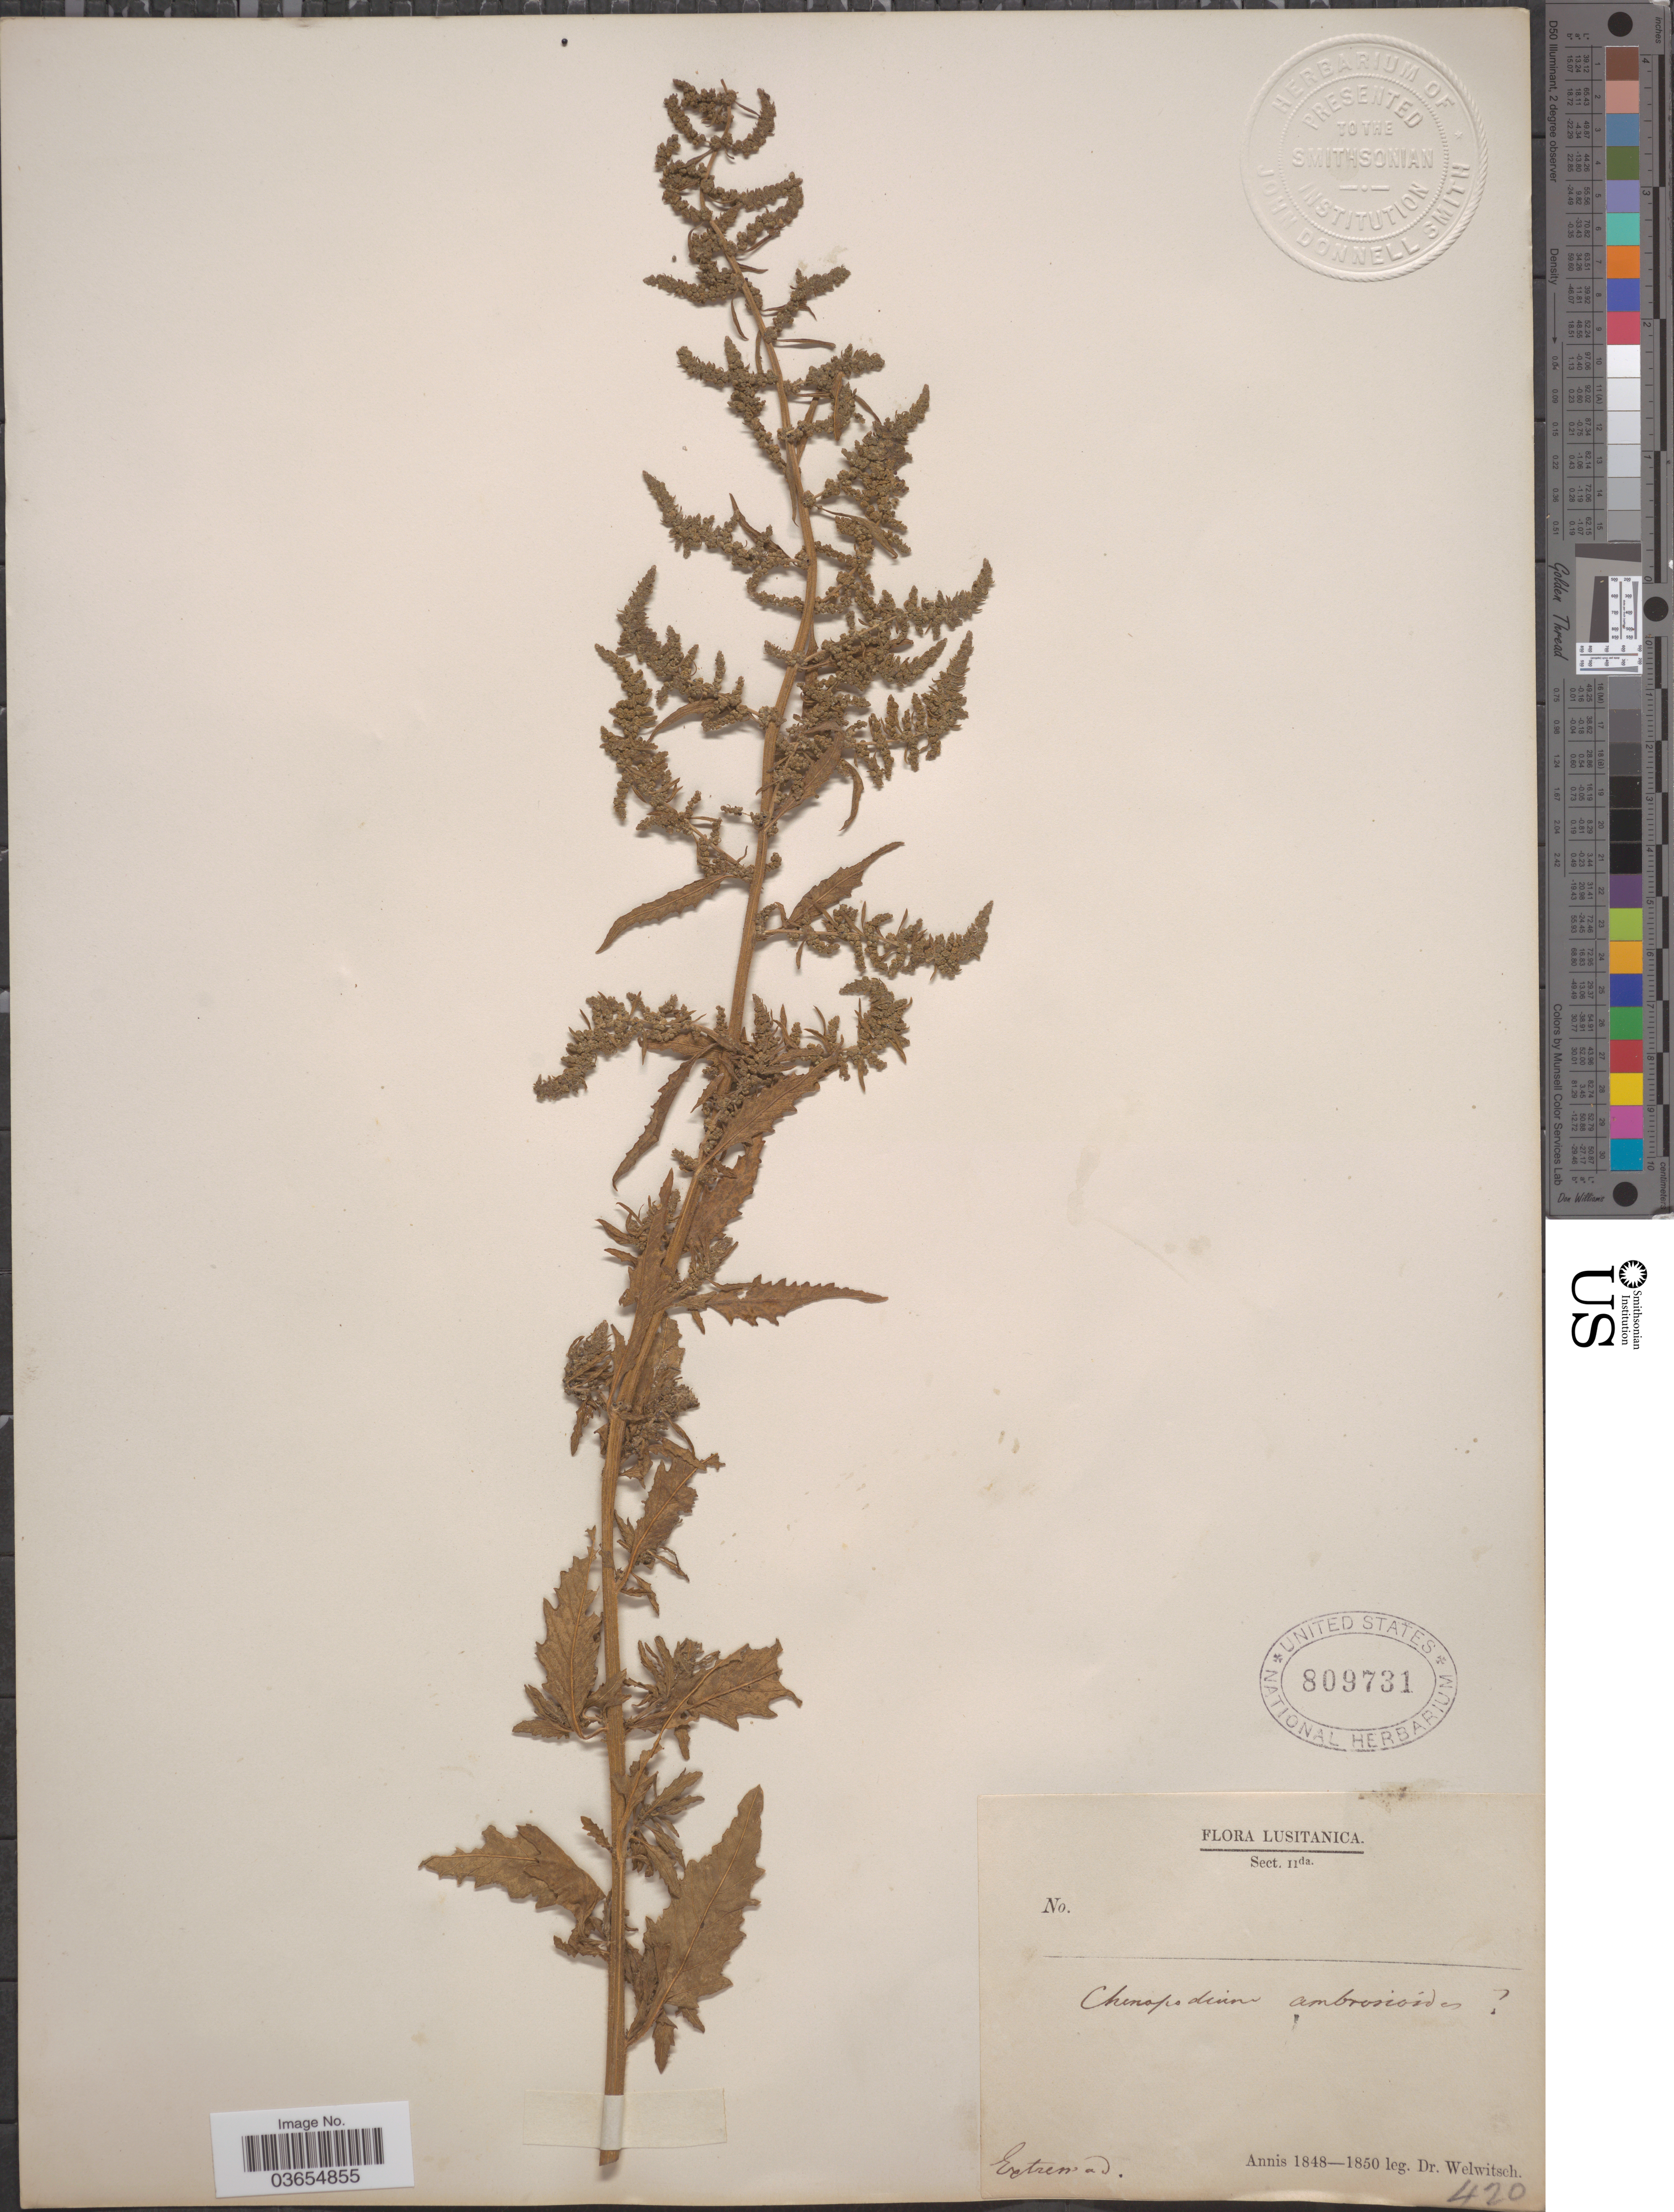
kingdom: Plantae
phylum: Tracheophyta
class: Magnoliopsida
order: Caryophyllales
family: Amaranthaceae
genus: Chenopodium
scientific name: Chenopodium ambrosioides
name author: L.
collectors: -. Welwitsch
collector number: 420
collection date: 1848/1850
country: Portugal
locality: Lusitanica. Ectreniad [interpreted].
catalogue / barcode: US 809731